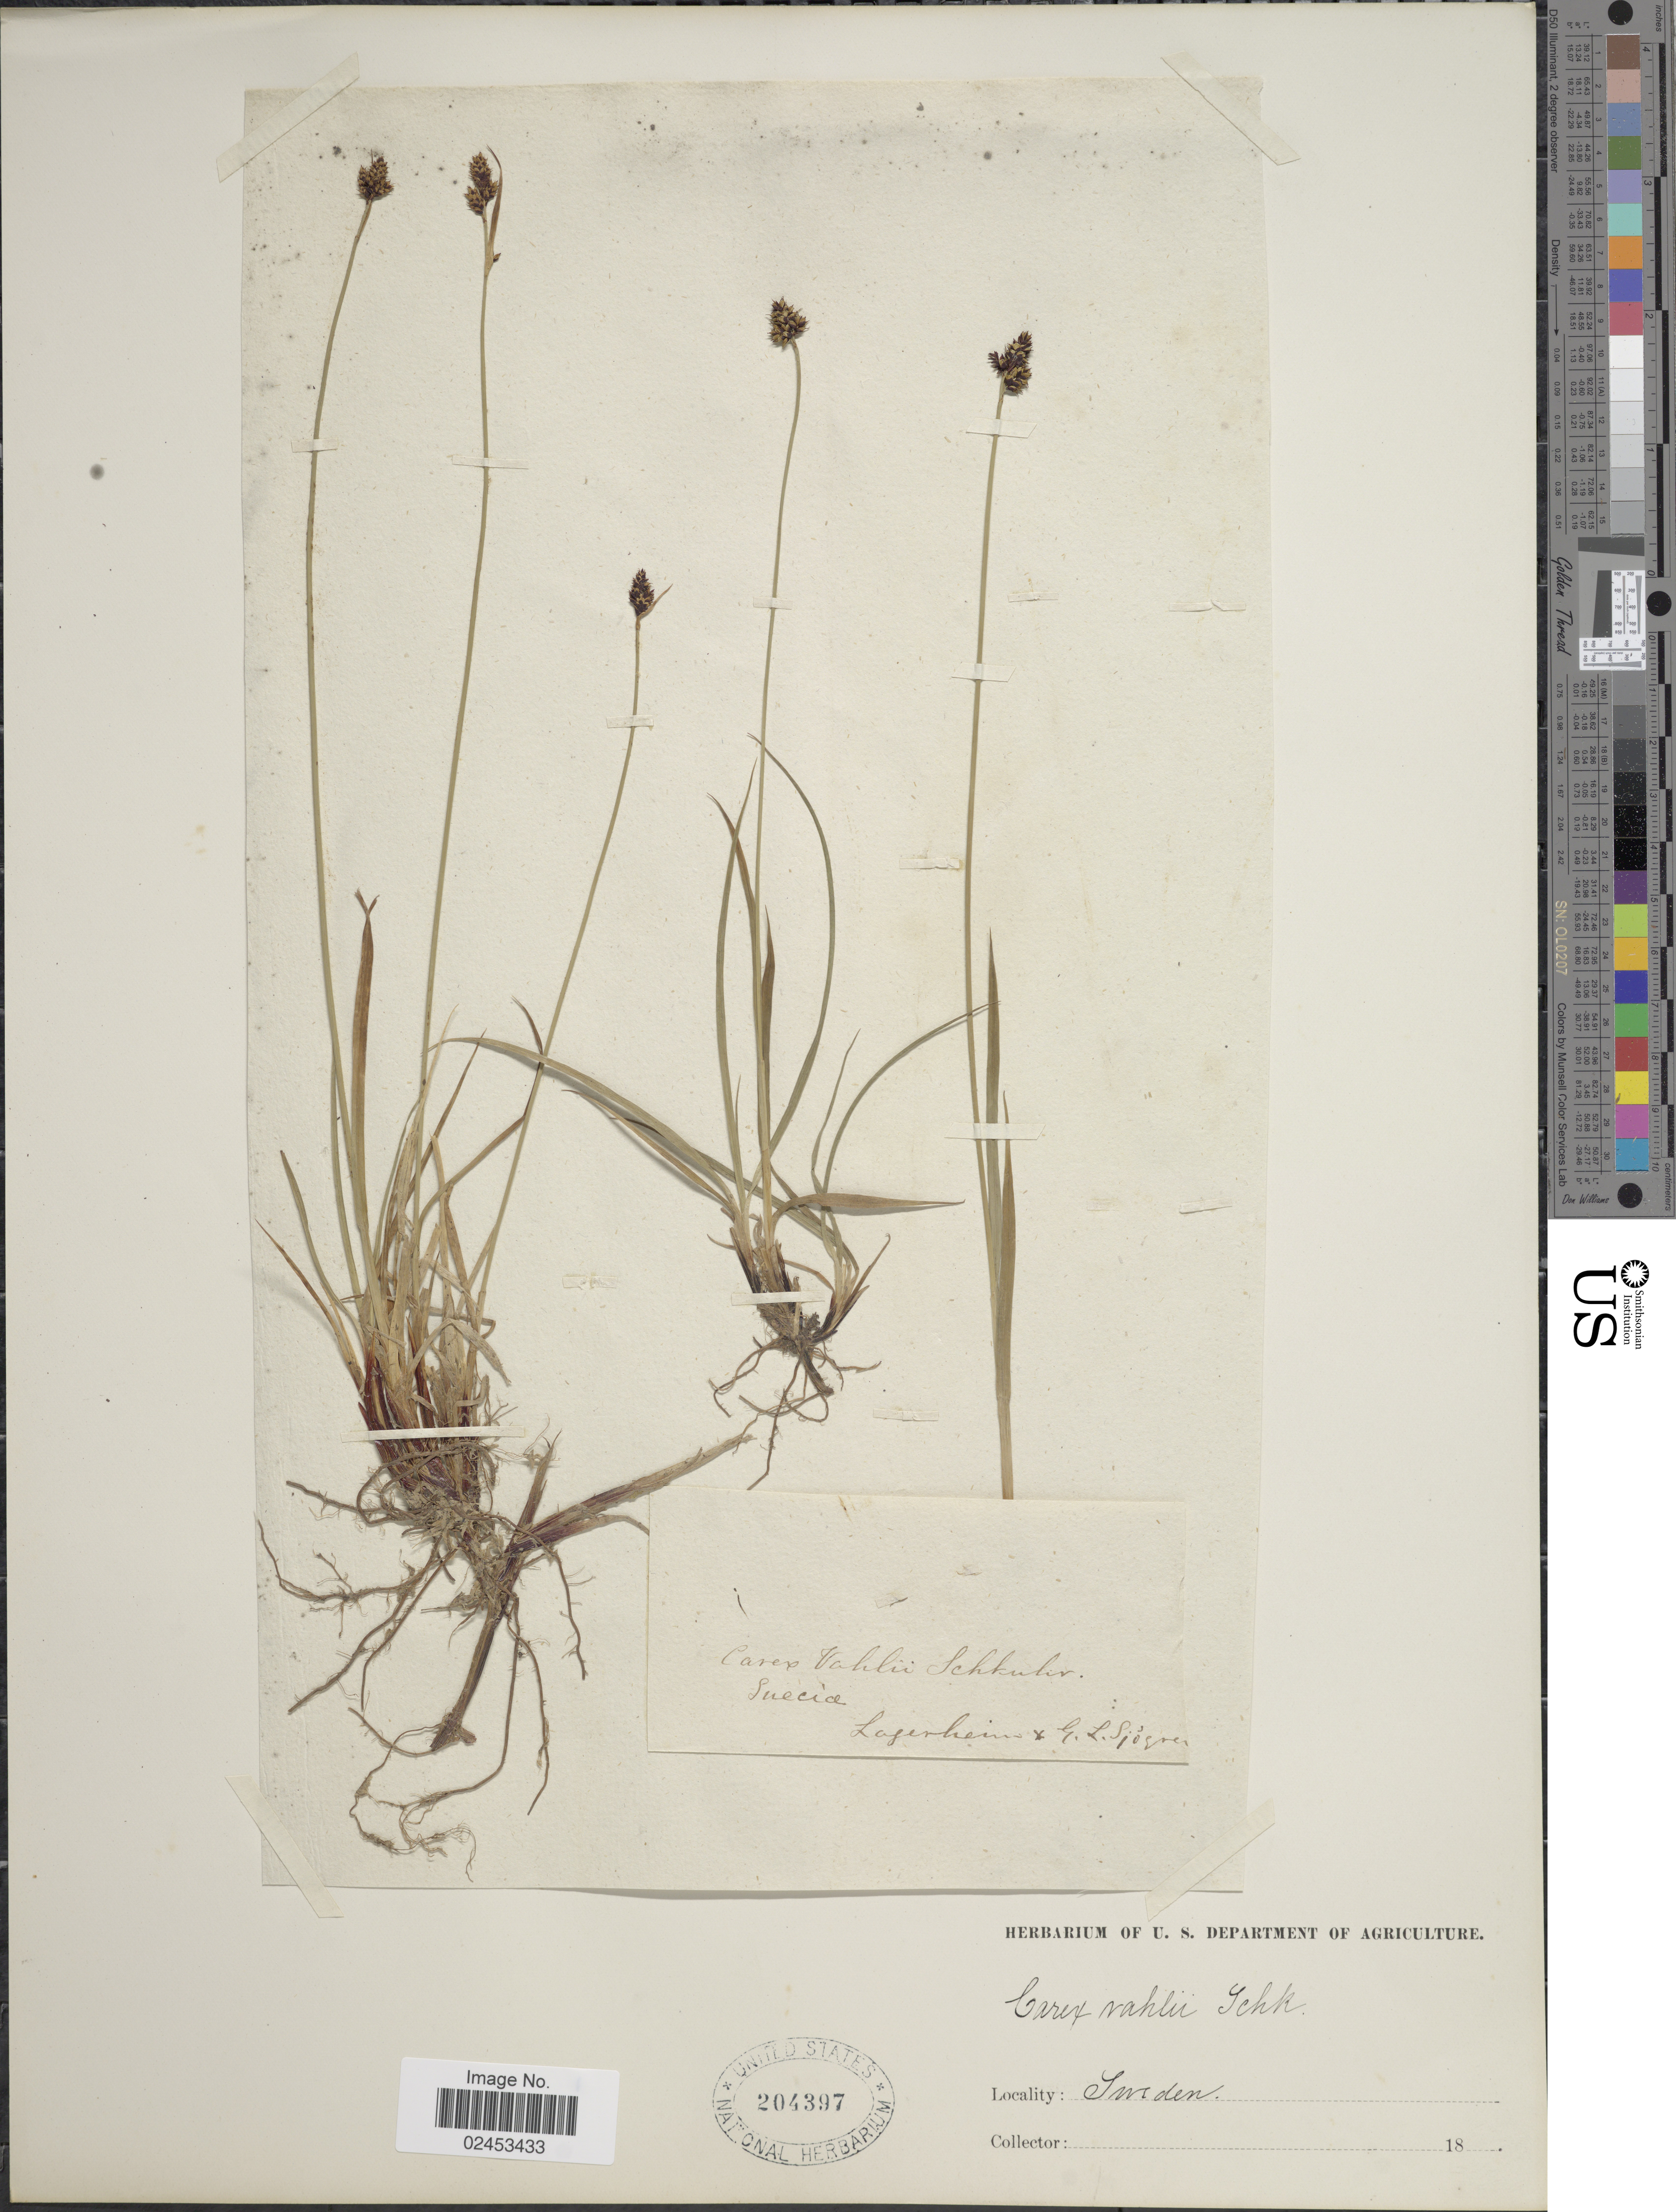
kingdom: Plantae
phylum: Tracheophyta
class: Liliopsida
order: Poales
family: Cyperaceae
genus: Carex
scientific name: Carex norvegica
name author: Retz.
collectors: G. Lagerheim & G. Sjögren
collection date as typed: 18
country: Sweden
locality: Suecicæ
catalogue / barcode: US 204397